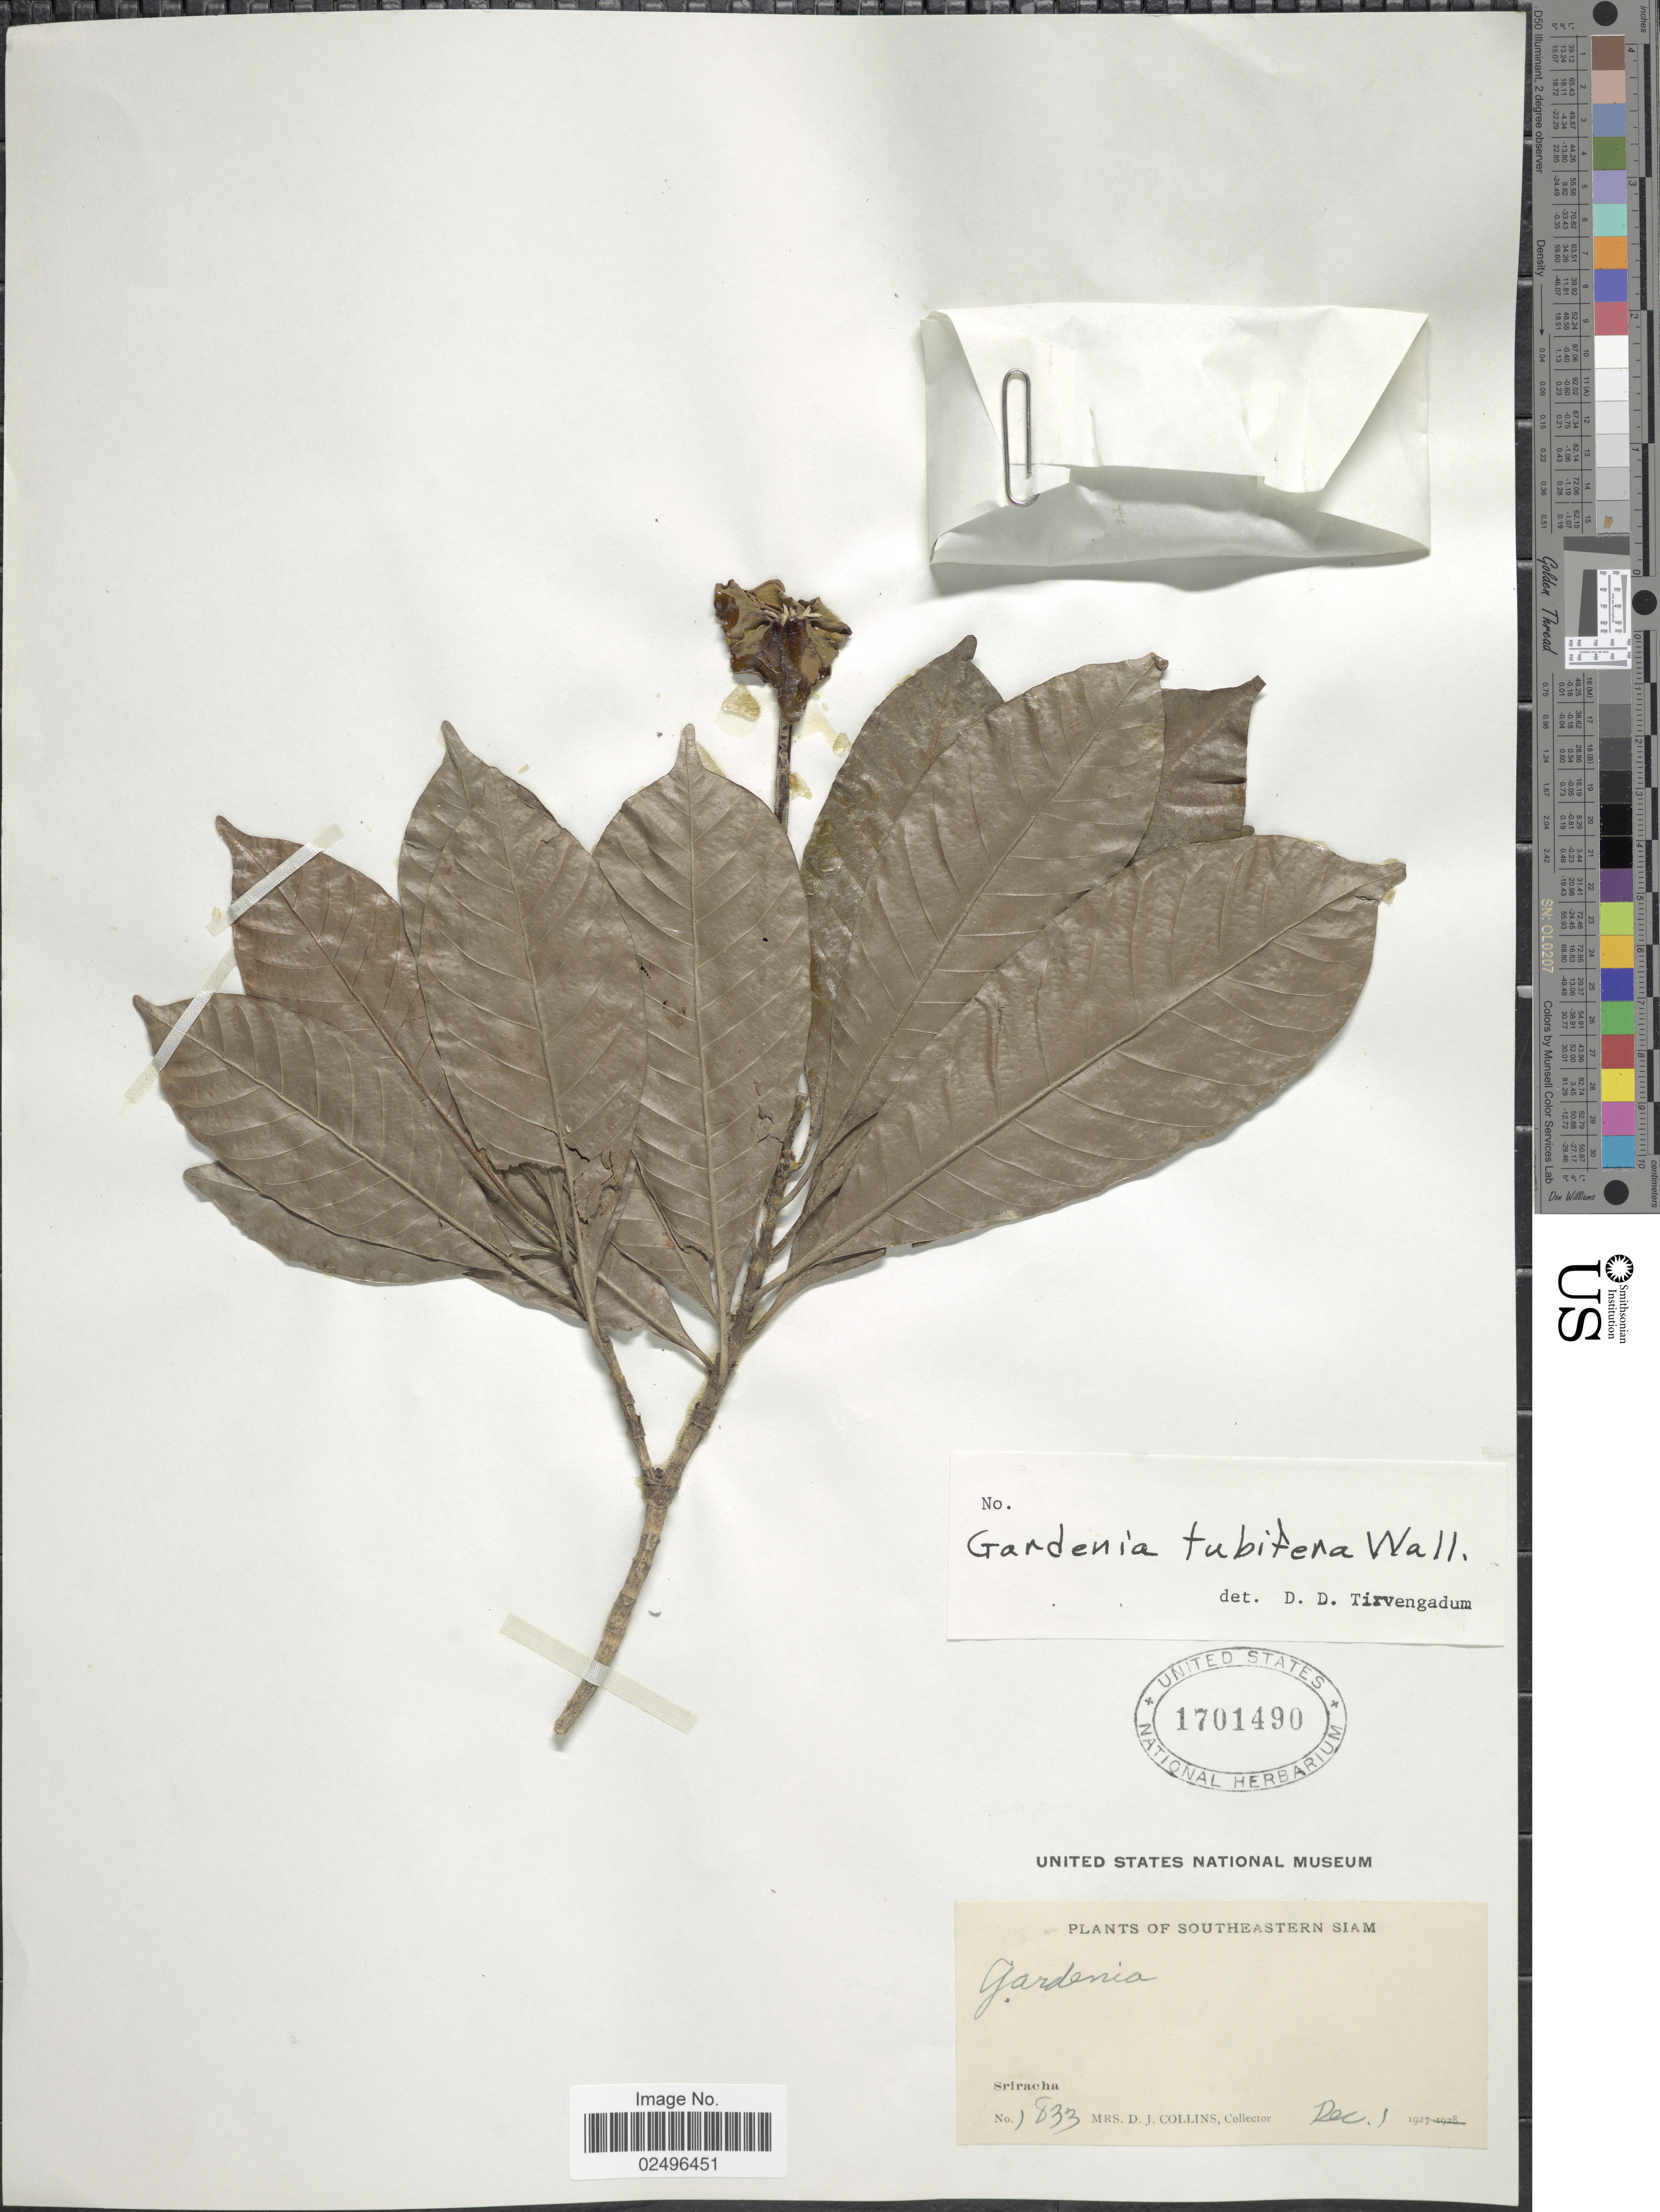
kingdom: Plantae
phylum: Tracheophyta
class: Magnoliopsida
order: Gentianales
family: Rubiaceae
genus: Gardenia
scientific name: Gardenia tubifera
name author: Wall.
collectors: Mrs. D. J. Collins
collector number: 1833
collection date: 1927-12-01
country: Thailand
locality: Southeastern Siam, Sriracha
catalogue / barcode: US 1701490